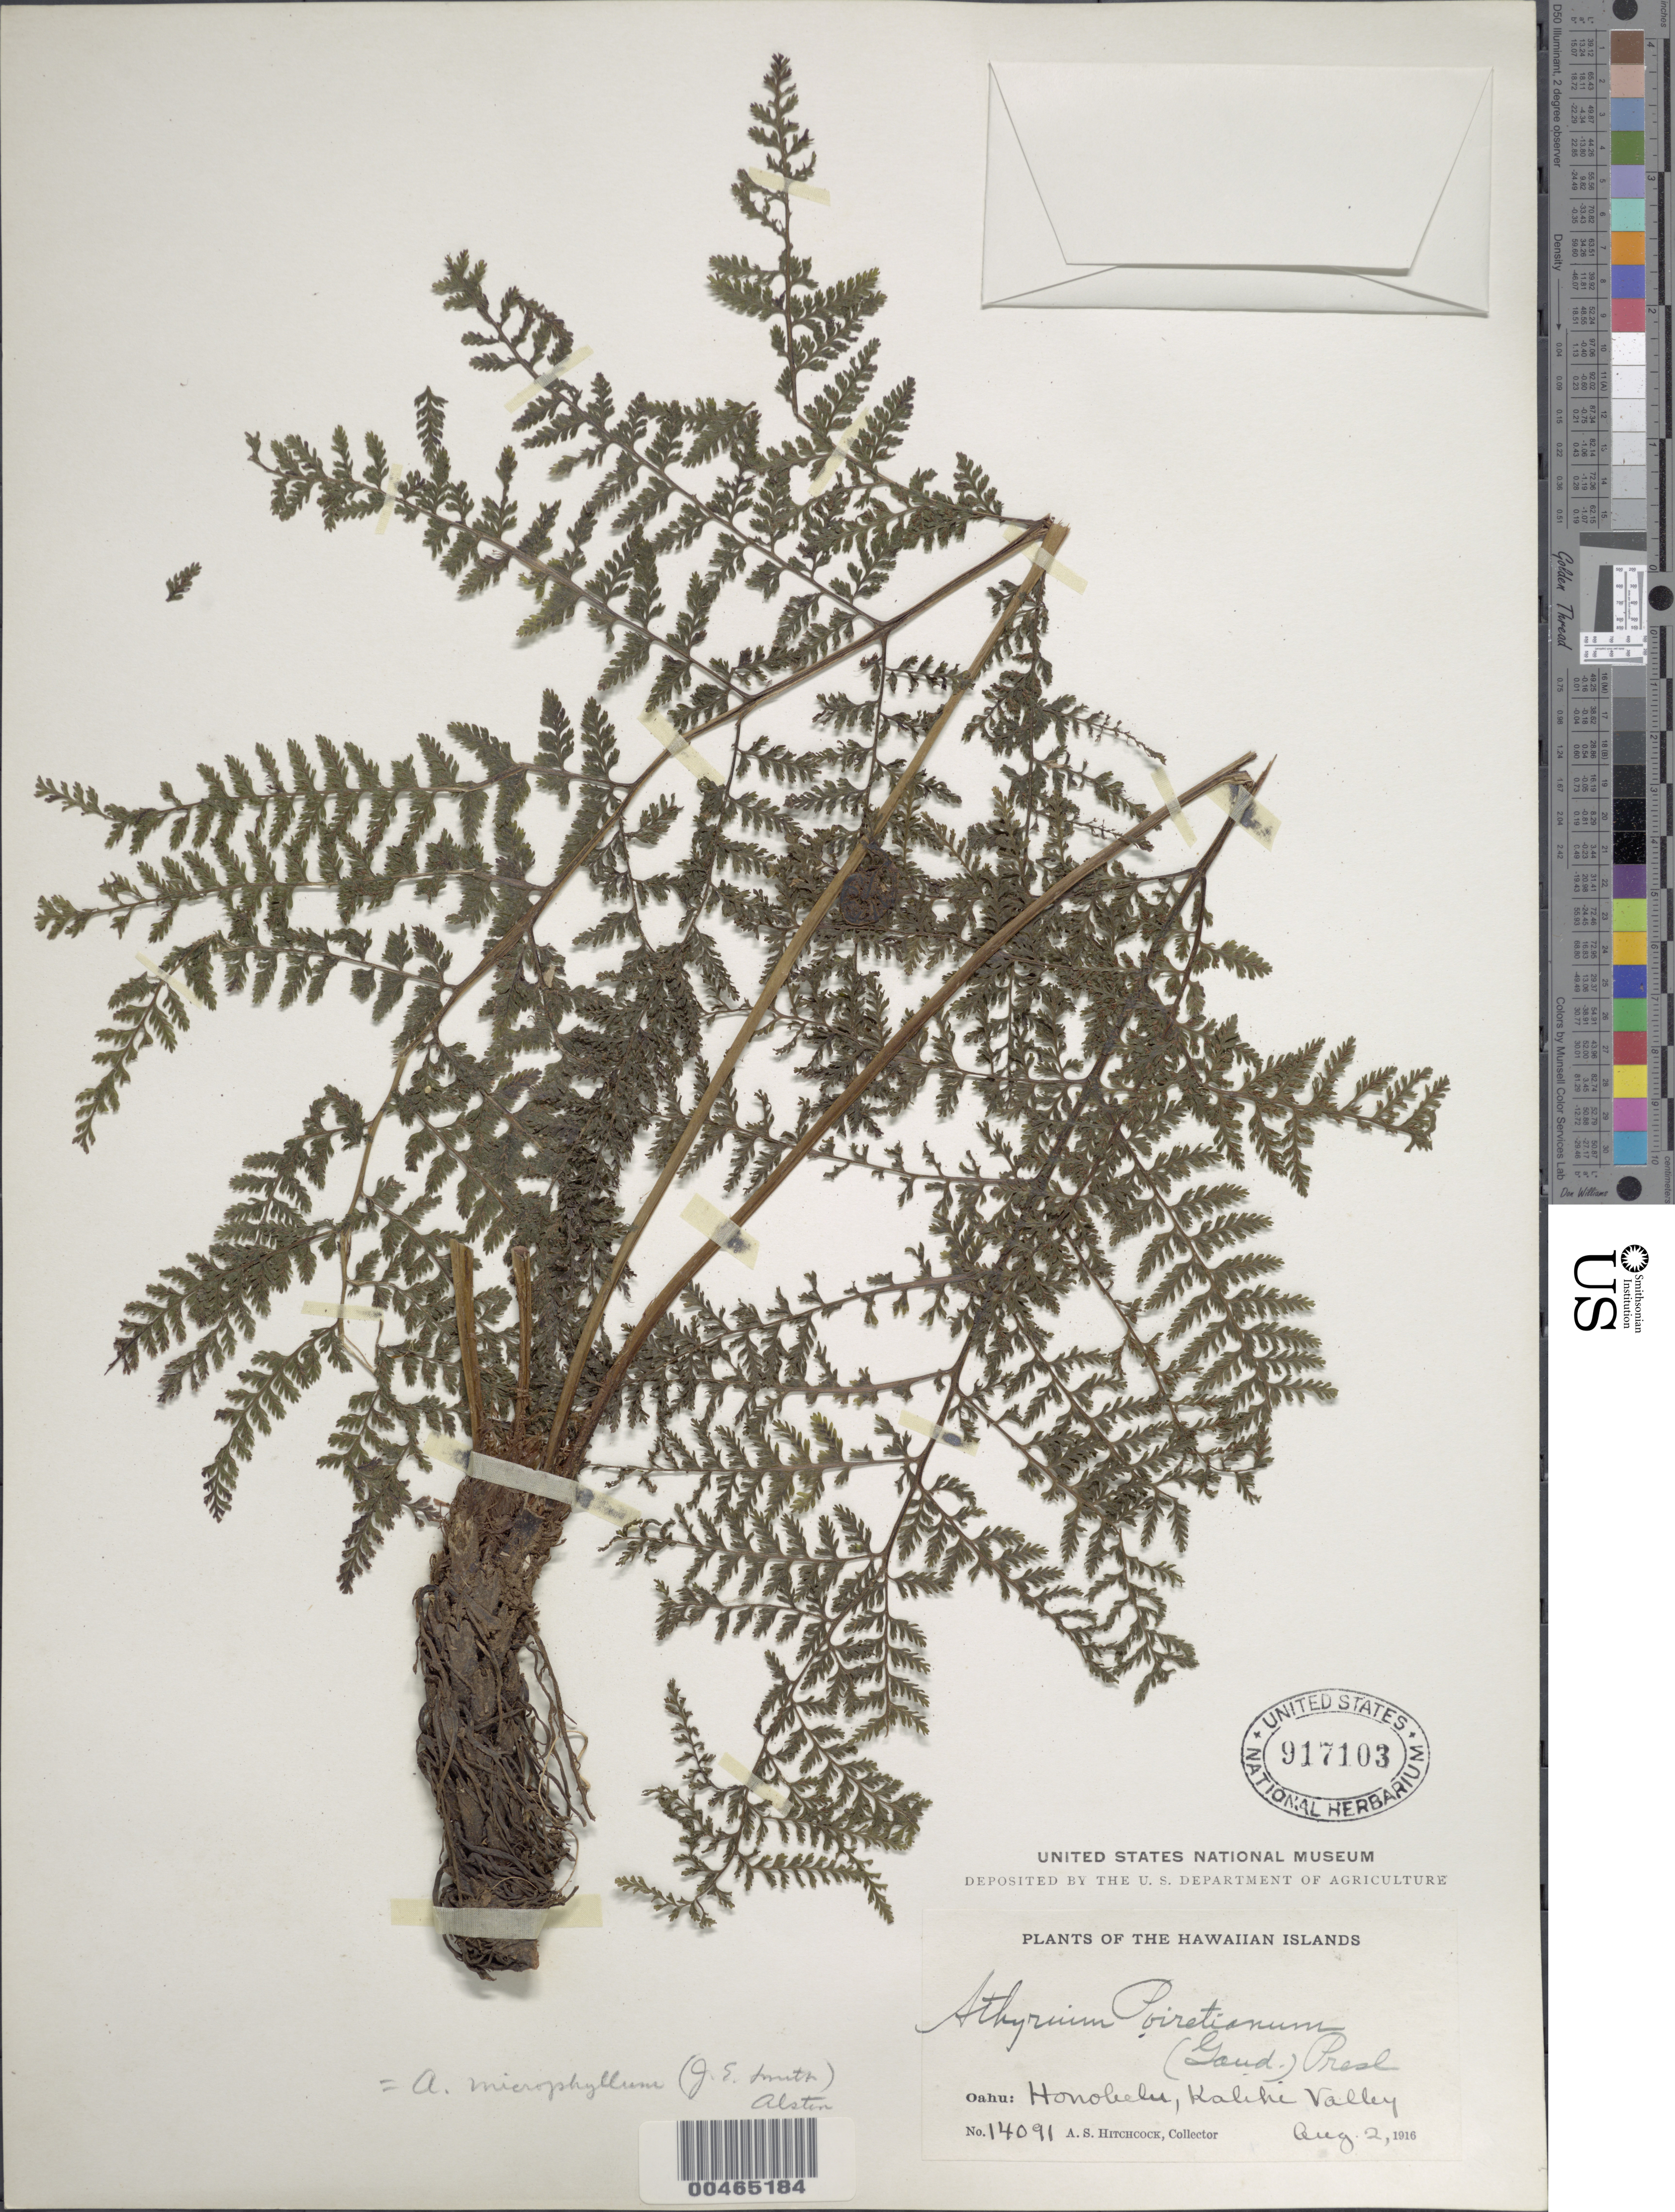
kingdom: Plantae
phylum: Tracheophyta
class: Polypodiopsida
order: Polypodiales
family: Athyriaceae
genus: Athyrium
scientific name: Athyrium microphyllum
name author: (Sm.) Alston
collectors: A. S. Hitchcock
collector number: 14091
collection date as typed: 2 Aug 1916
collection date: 1916-08-02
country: United States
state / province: Hawaii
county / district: Honolulu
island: Oahu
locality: Honolulu, Kalihi Valley, Oahu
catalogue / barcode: US 917103